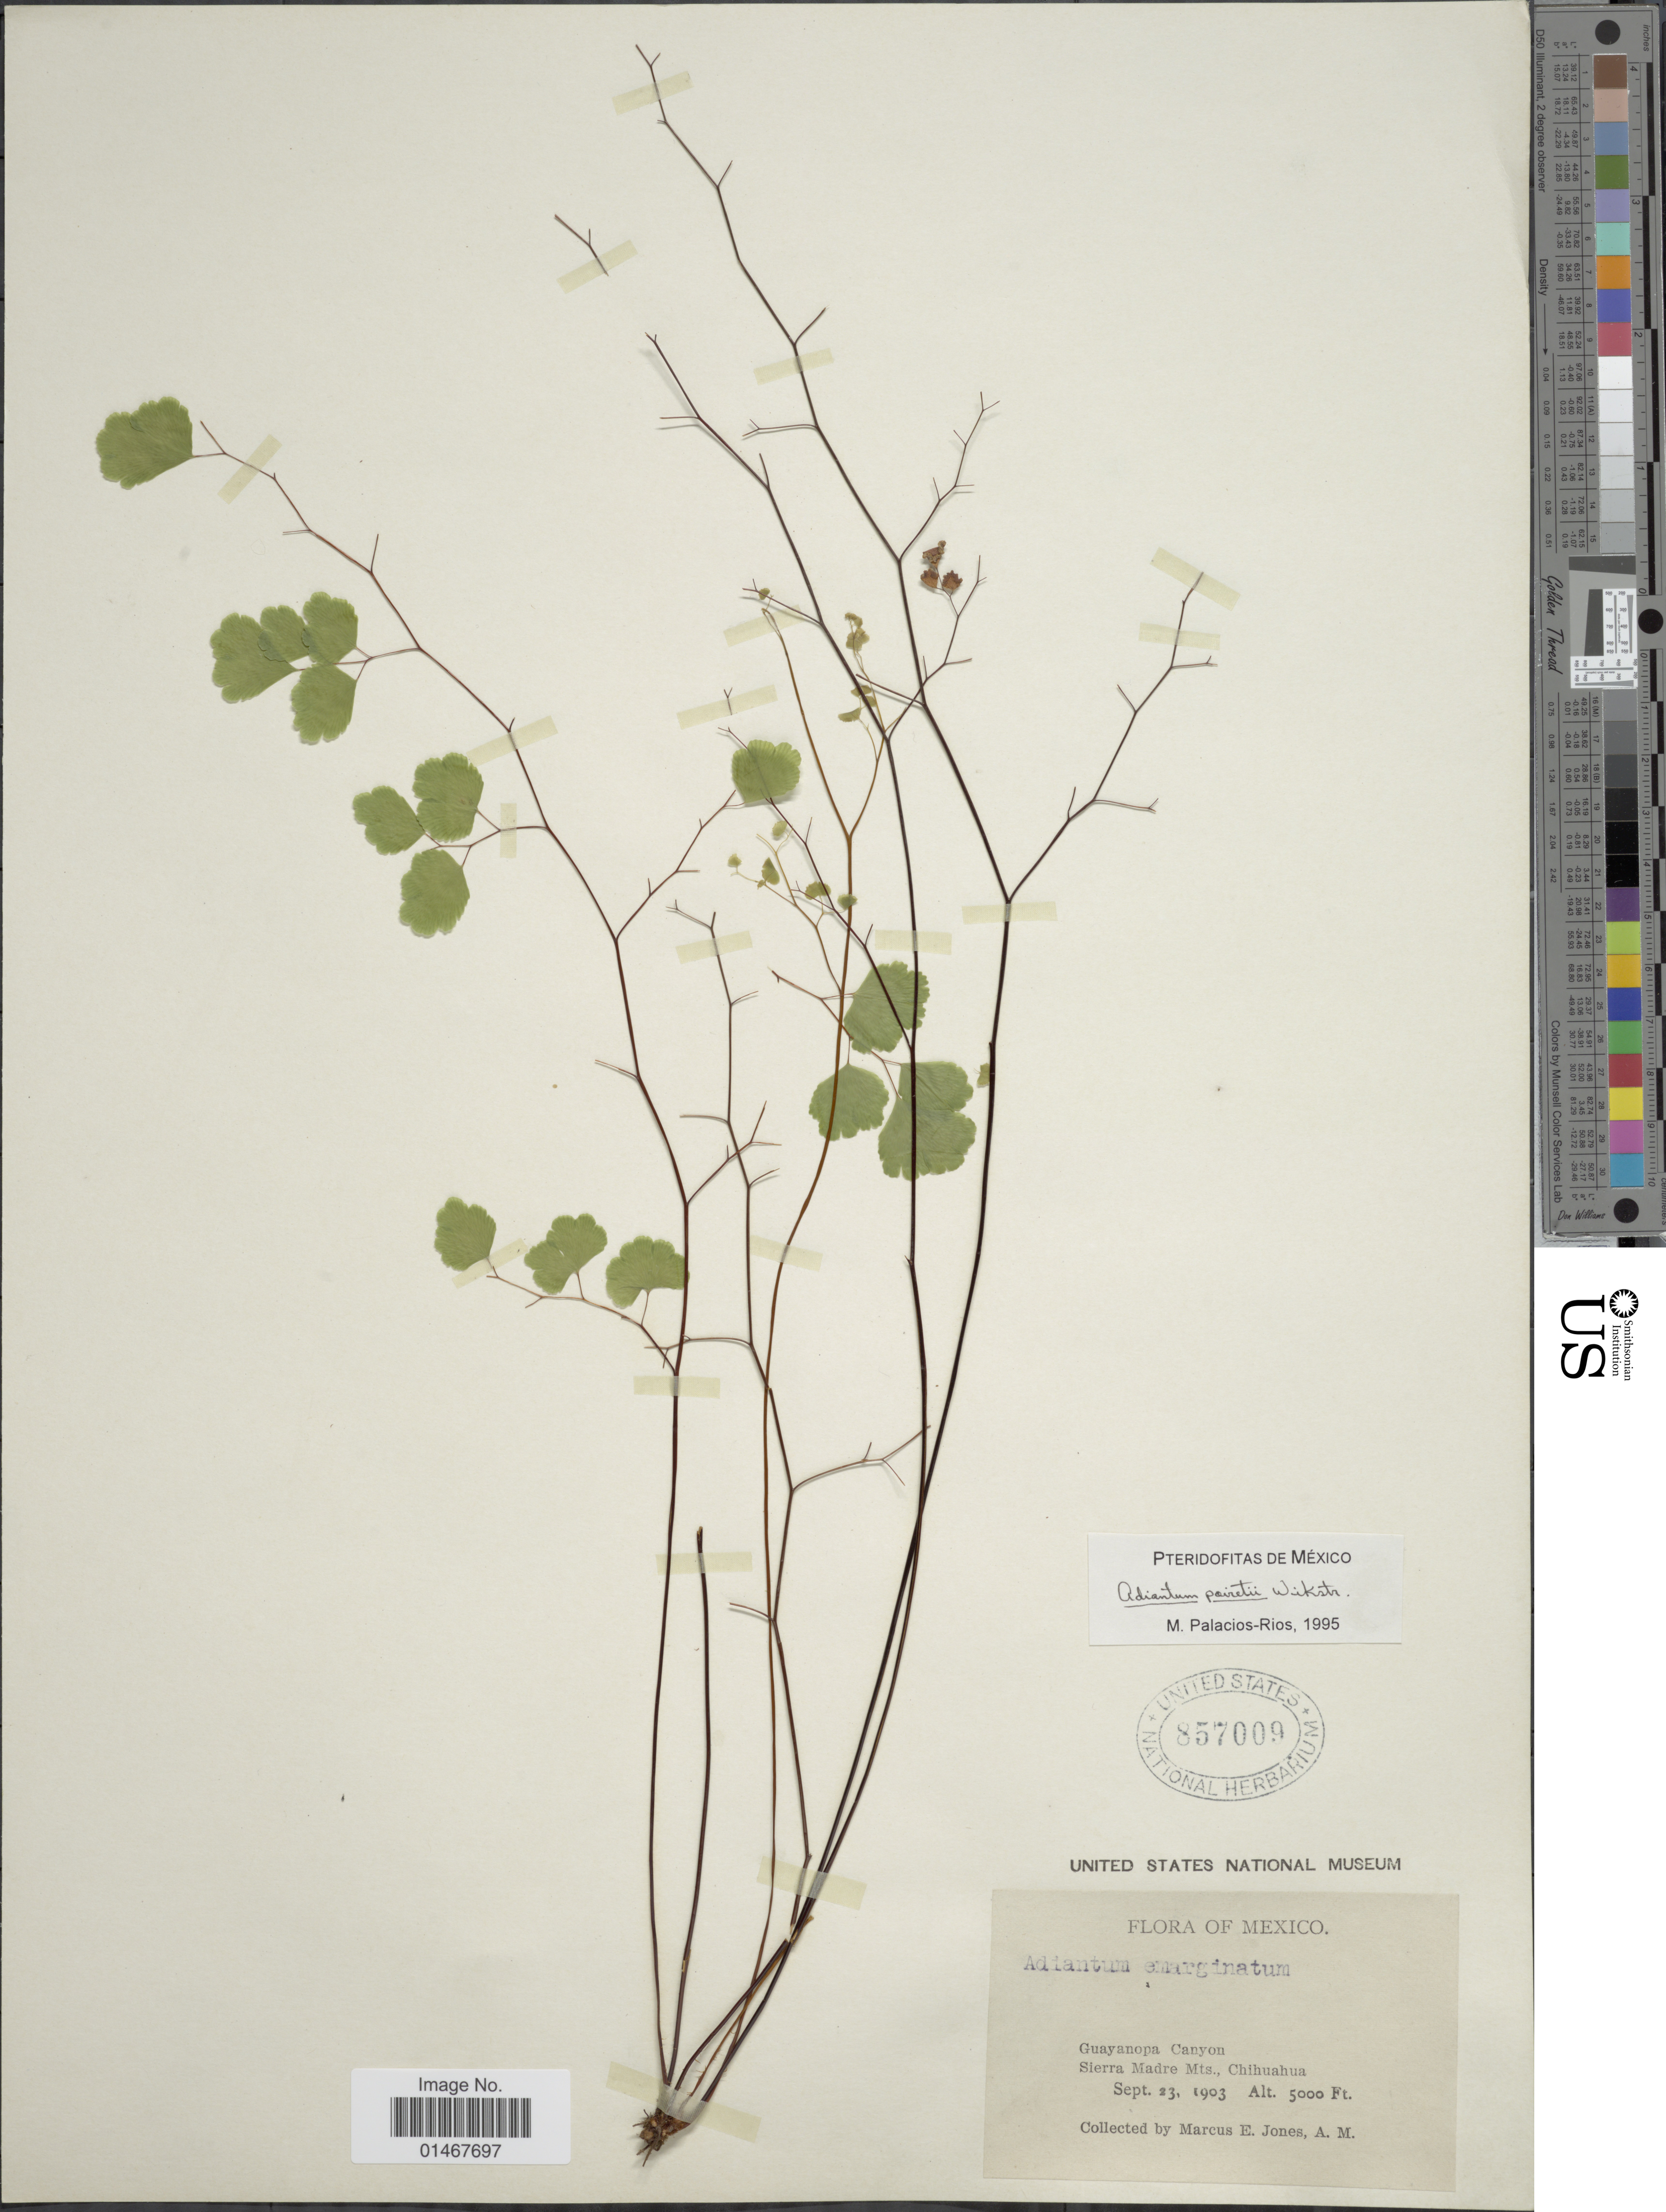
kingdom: Plantae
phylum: Tracheophyta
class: Polypodiopsida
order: Polypodiales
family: Pteridaceae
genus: Adiantum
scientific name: Adiantum poiretii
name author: Wikstr.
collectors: M. E. Jones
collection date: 1903-09-23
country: Mexico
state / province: Chihuahua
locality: Guayanopa Canyon Sierra Madre Mts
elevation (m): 1524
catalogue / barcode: US 857009